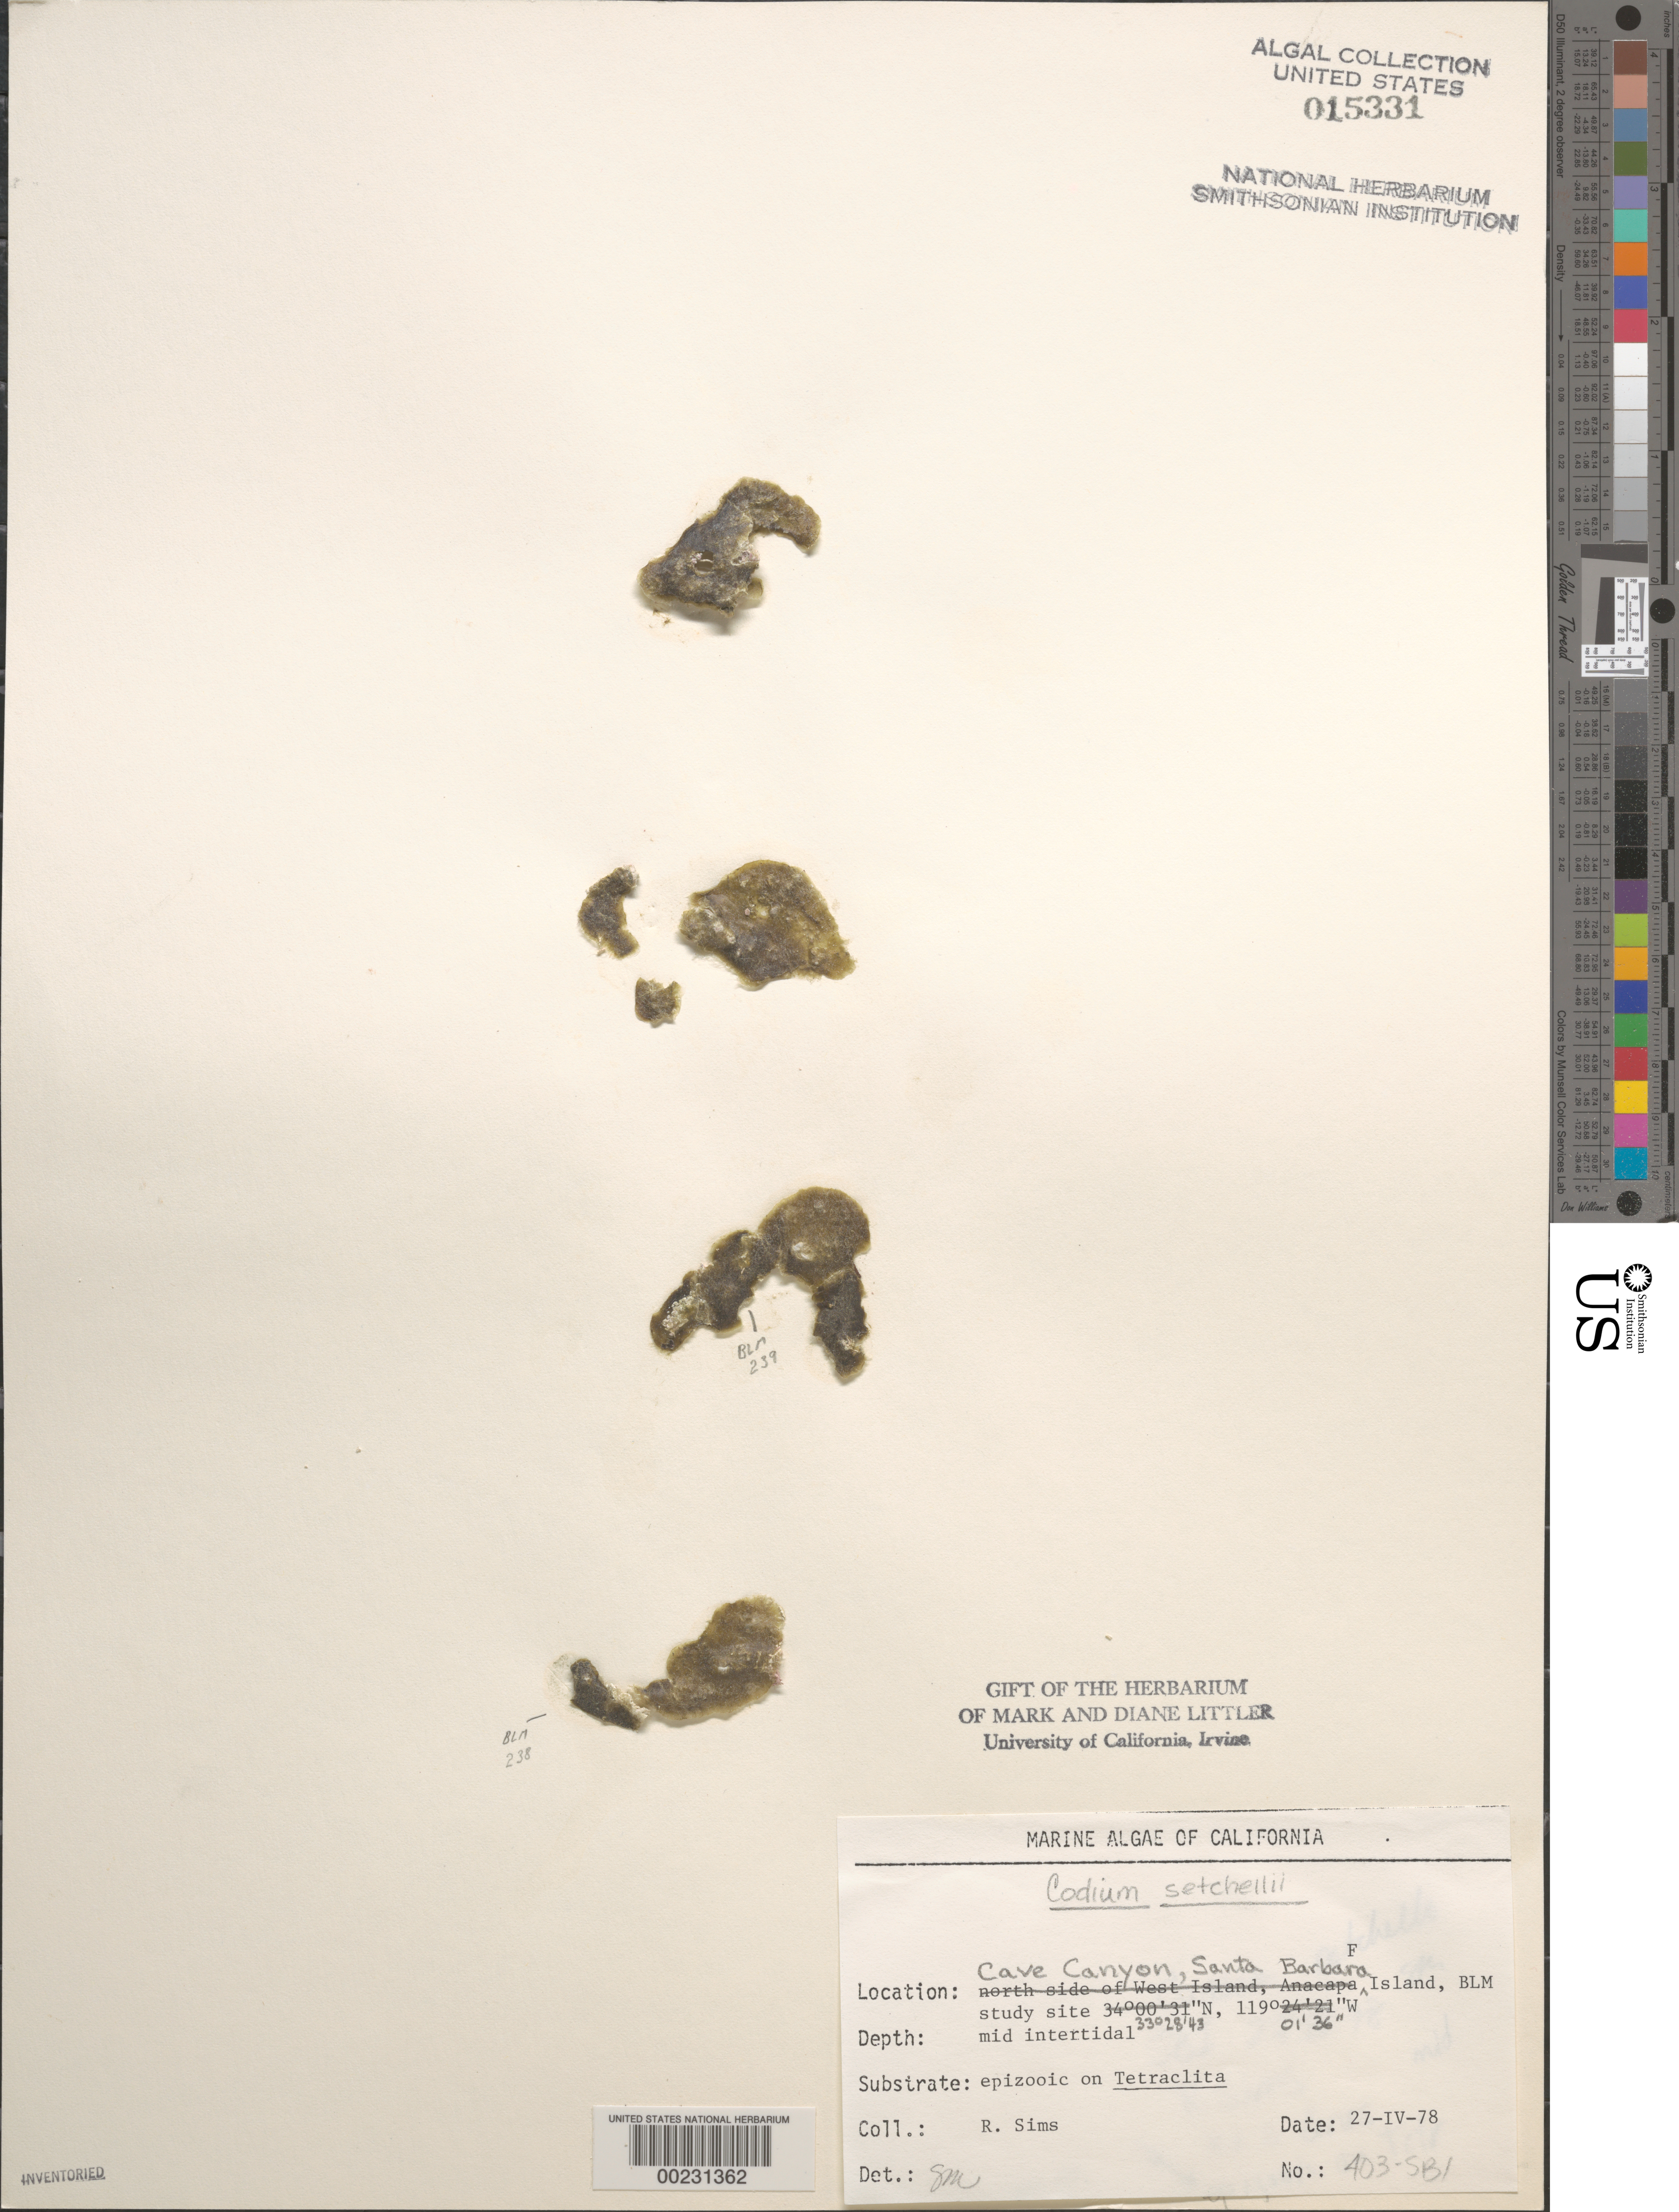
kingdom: Plantae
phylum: Chlorophyta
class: Ulvophyceae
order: Bryopsidales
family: Codiaceae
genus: Codium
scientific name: Codium setchellii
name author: N.L. Gardner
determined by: Murray, S. N.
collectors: R. H. Sims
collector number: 403-SBI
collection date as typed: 27 Apr 1978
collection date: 1978-04-27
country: United States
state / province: California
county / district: Santa Barbara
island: Santa Barbara Island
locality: Cave Canyon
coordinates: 33 28' 43" N, 119 01' 36" W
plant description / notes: BLM-SOCALBIGHT Rocky Intertidal Survey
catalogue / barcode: US 15331